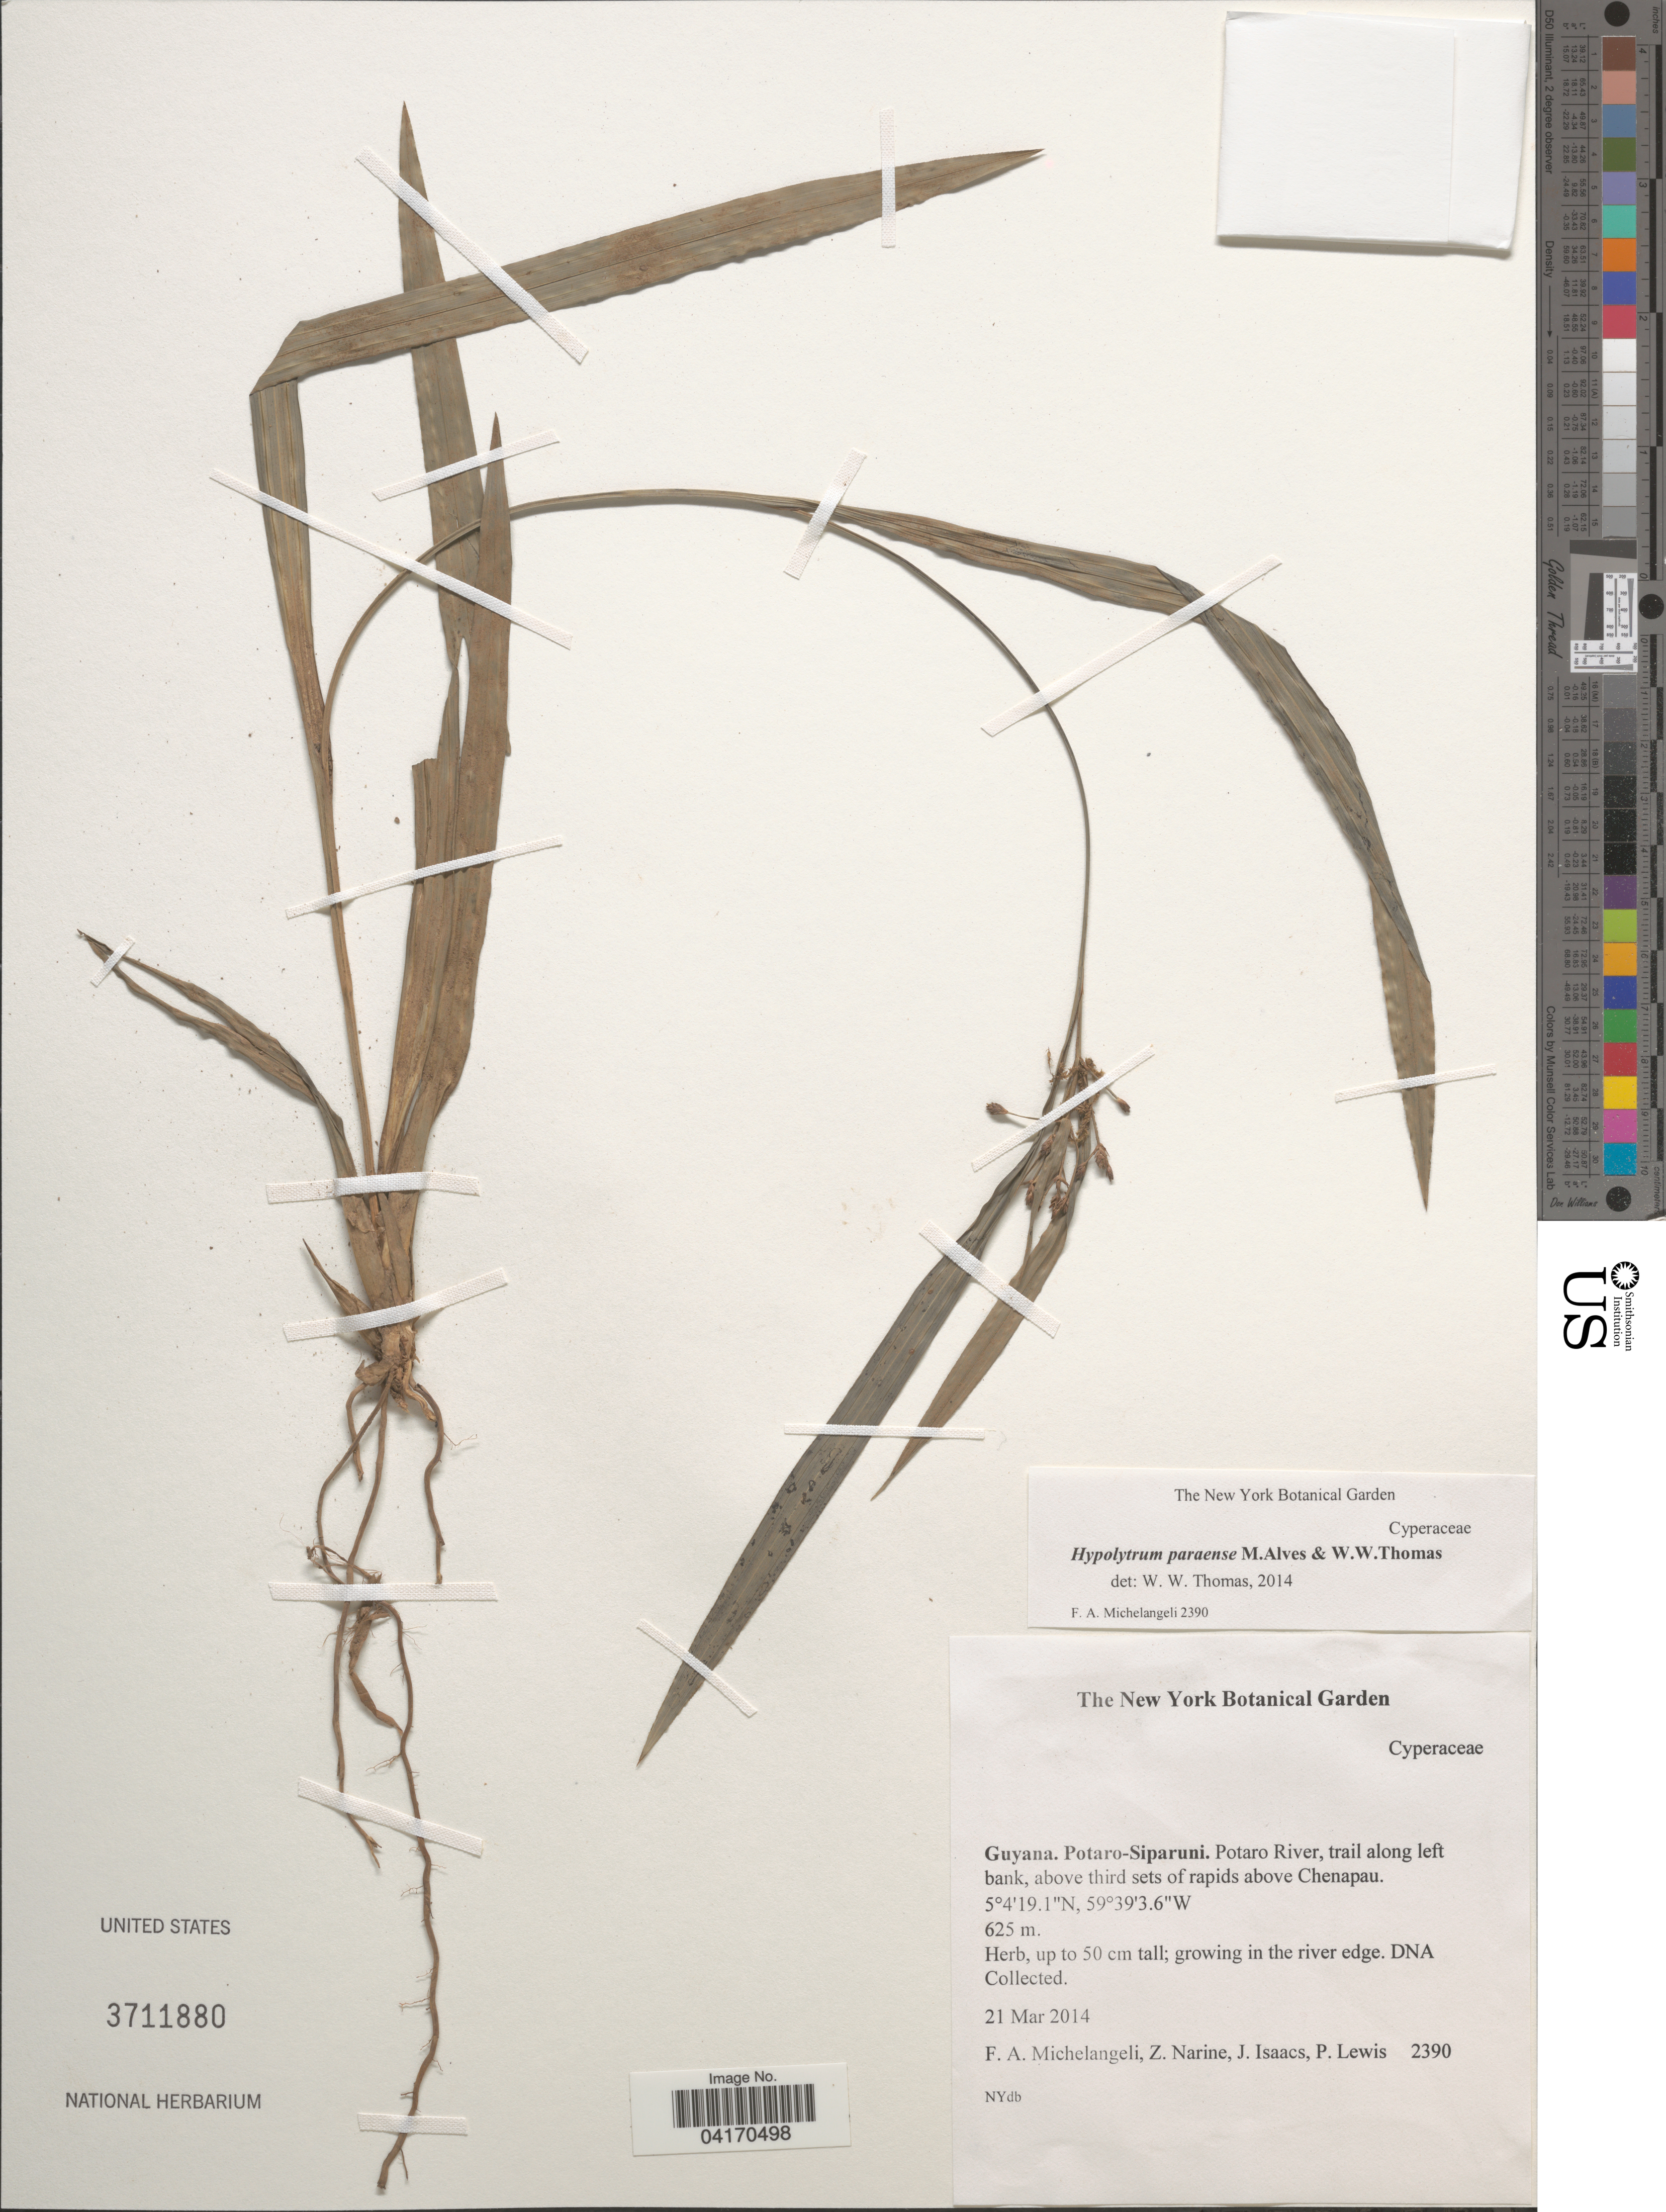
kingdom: Plantae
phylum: Tracheophyta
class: Liliopsida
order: Poales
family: Cyperaceae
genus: Hypolytrum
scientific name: Hypolytrum paraense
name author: M. Alves & W.W. Thomas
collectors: F. A. Michelangeli, Z. Narine, J. Isaacs & P. Lewis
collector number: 2390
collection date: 2014-03-21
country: Guyana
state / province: Potaro-Siparuni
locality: Potaro River, trail along left bank, above third sets of rapids above Chenapau.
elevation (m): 625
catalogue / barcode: US 3711880